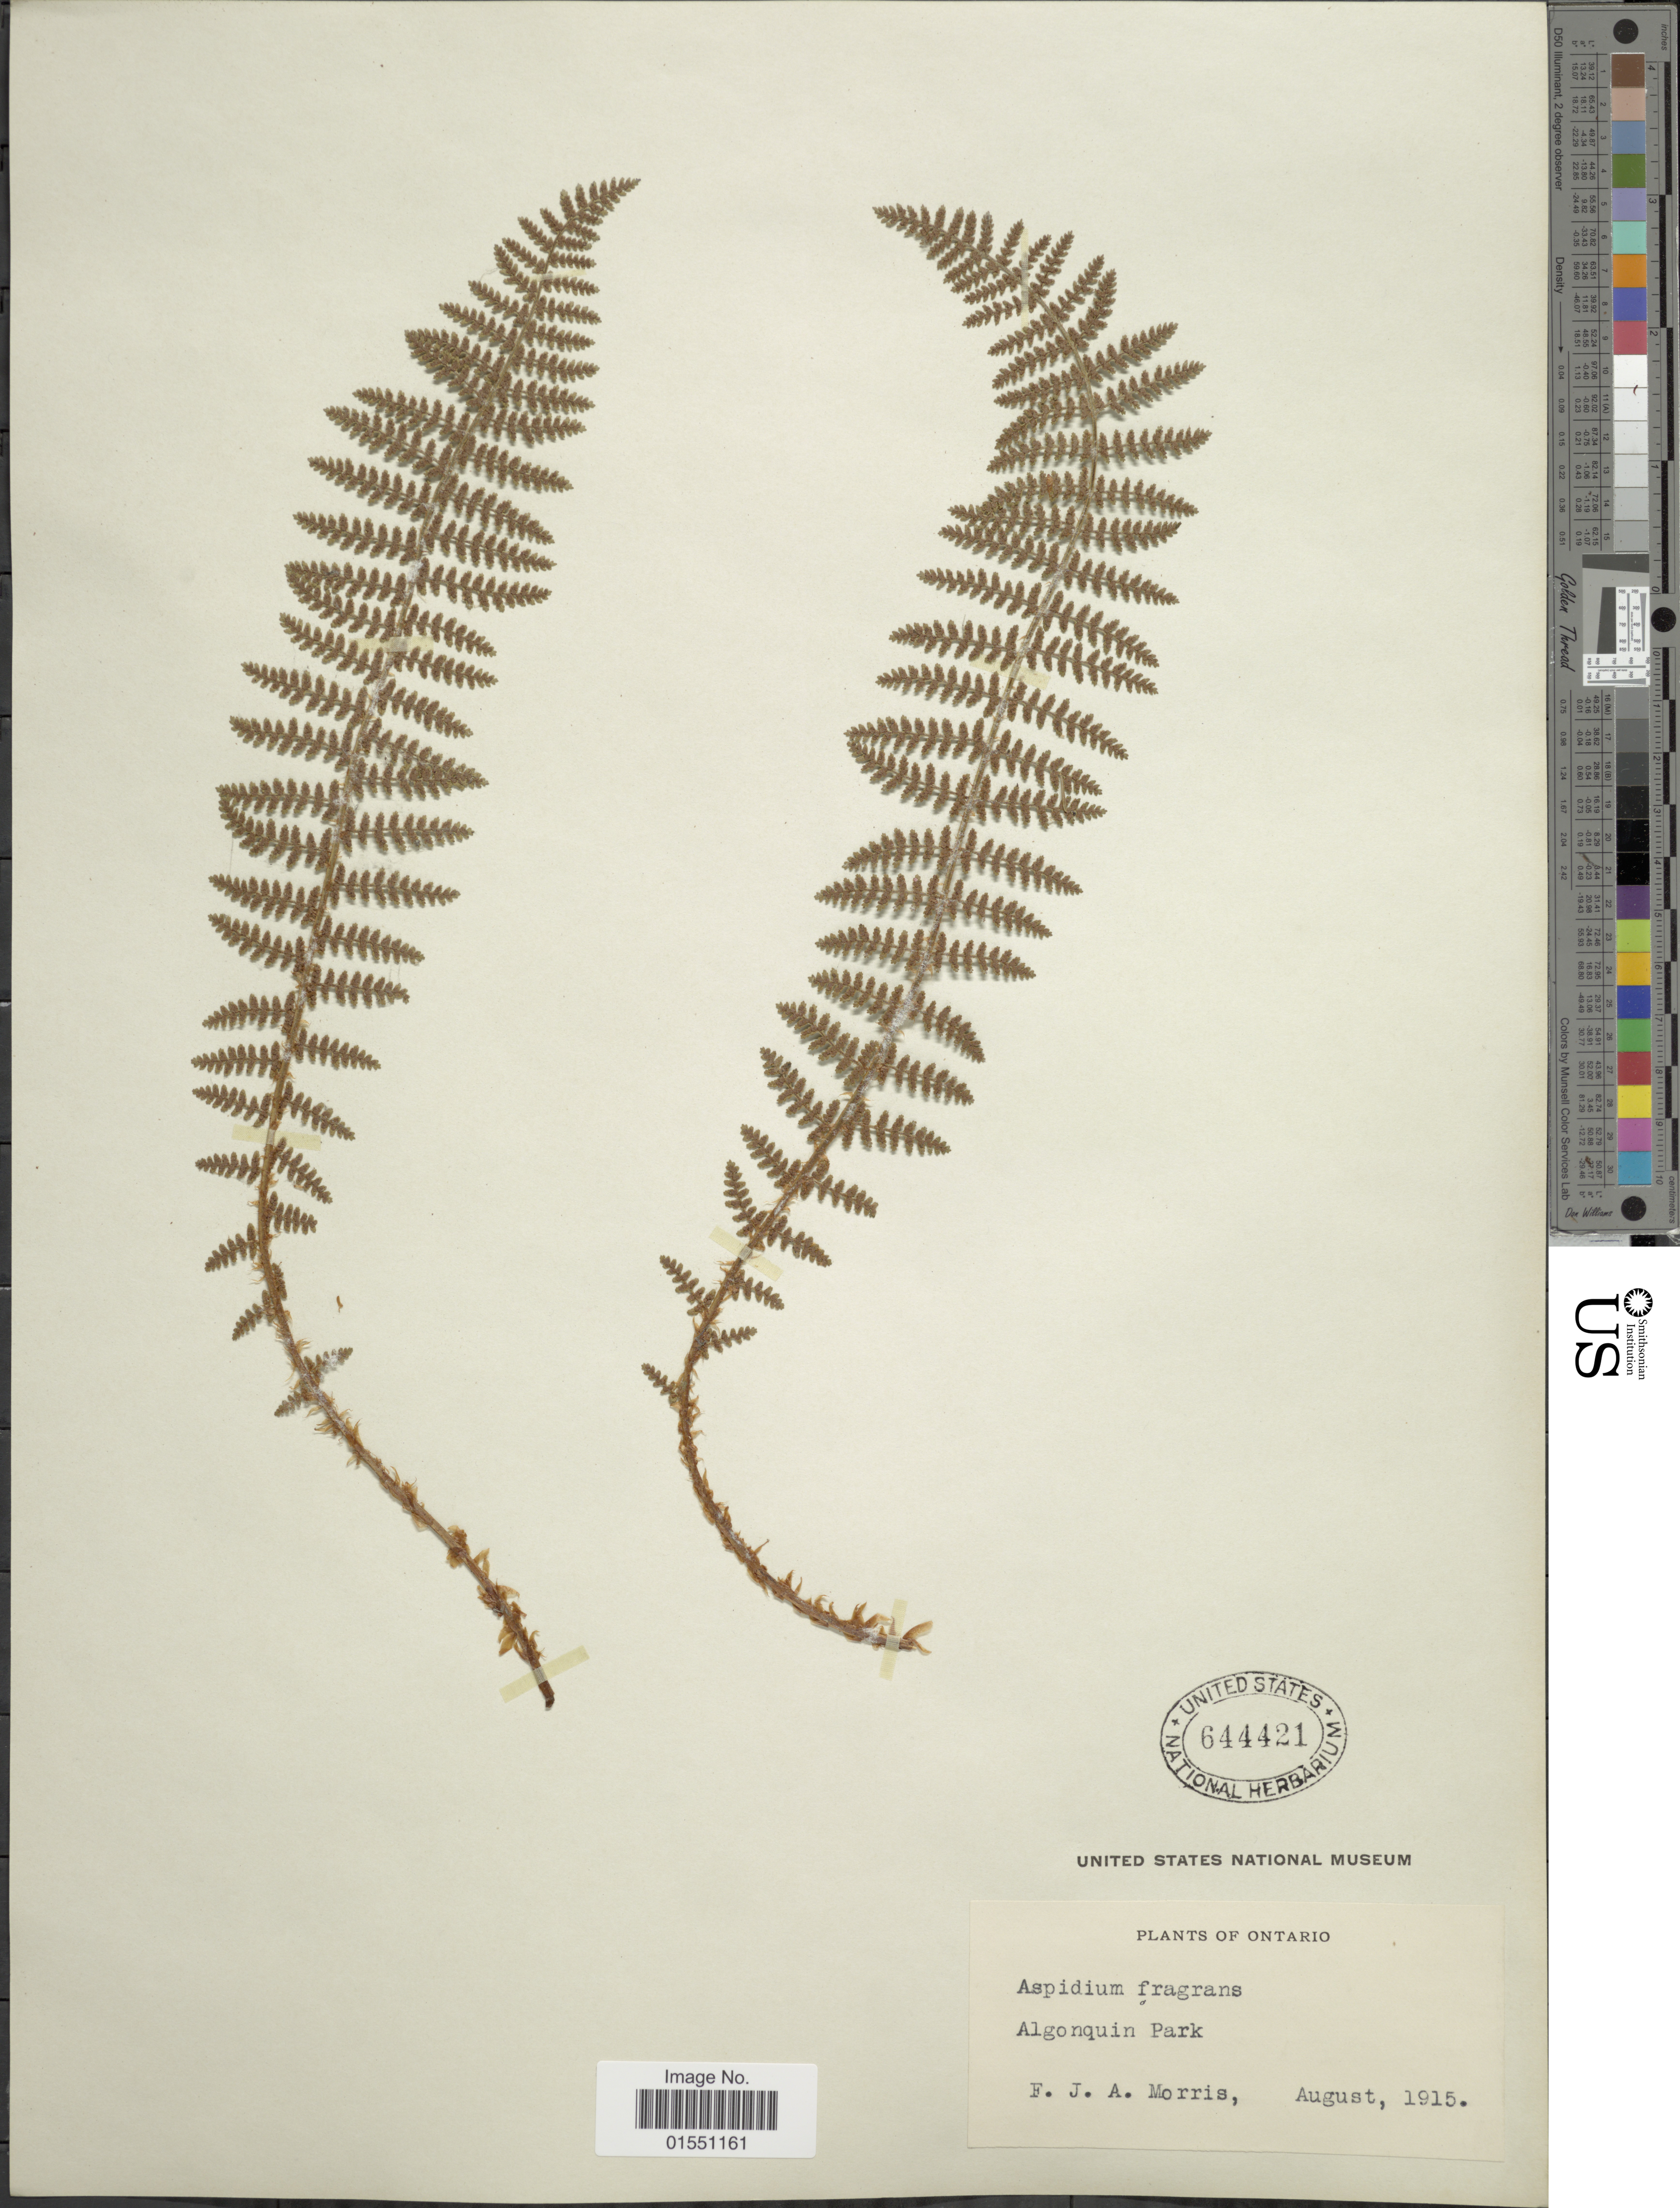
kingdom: Plantae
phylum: Tracheophyta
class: Polypodiopsida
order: Polypodiales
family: Dryopteridaceae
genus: Dryopteris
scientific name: Dryopteris fragrans var. hookeriana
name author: A. Prince ex Weath.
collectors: F. Morris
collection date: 1915-08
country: Canada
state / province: Ontario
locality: Algonquin Park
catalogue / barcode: US 644421